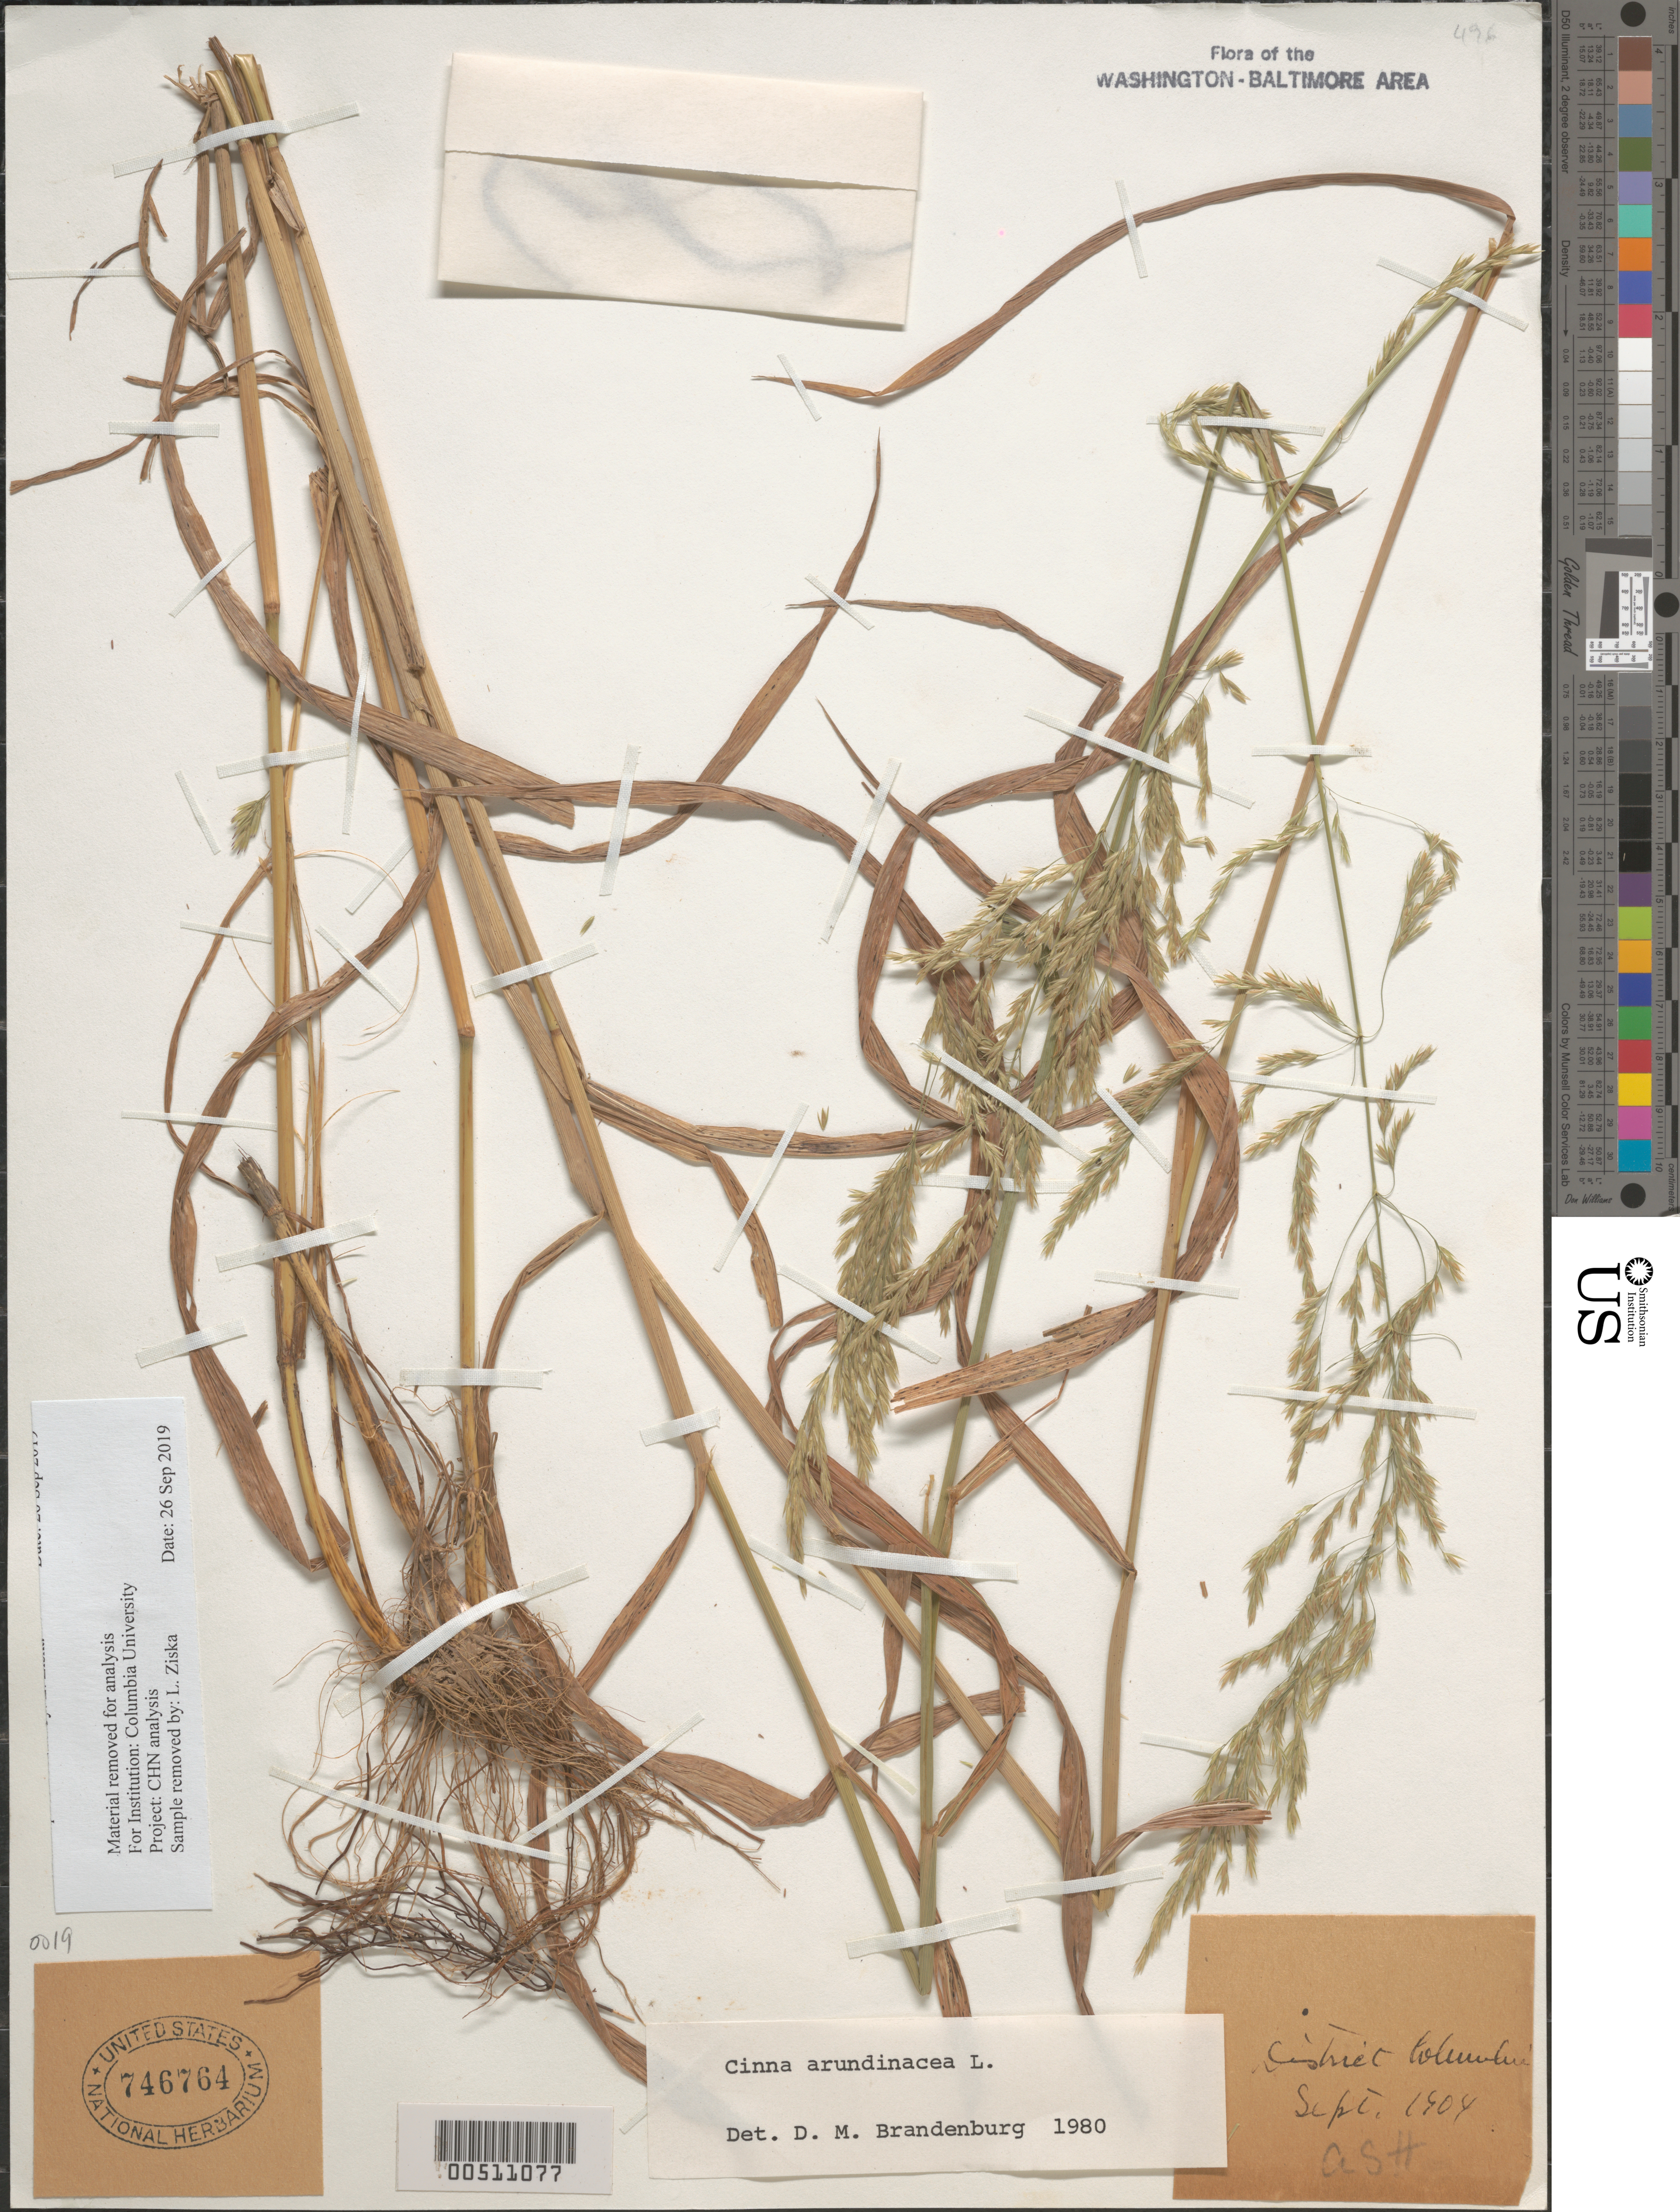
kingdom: Plantae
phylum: Tracheophyta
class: Liliopsida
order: Poales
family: Poaceae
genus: Cinna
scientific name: Cinna arundinacea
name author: L.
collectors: A. S. Hitchcock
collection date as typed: Sep 1904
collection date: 1904-09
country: United States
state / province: District of Columbia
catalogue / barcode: US 746764